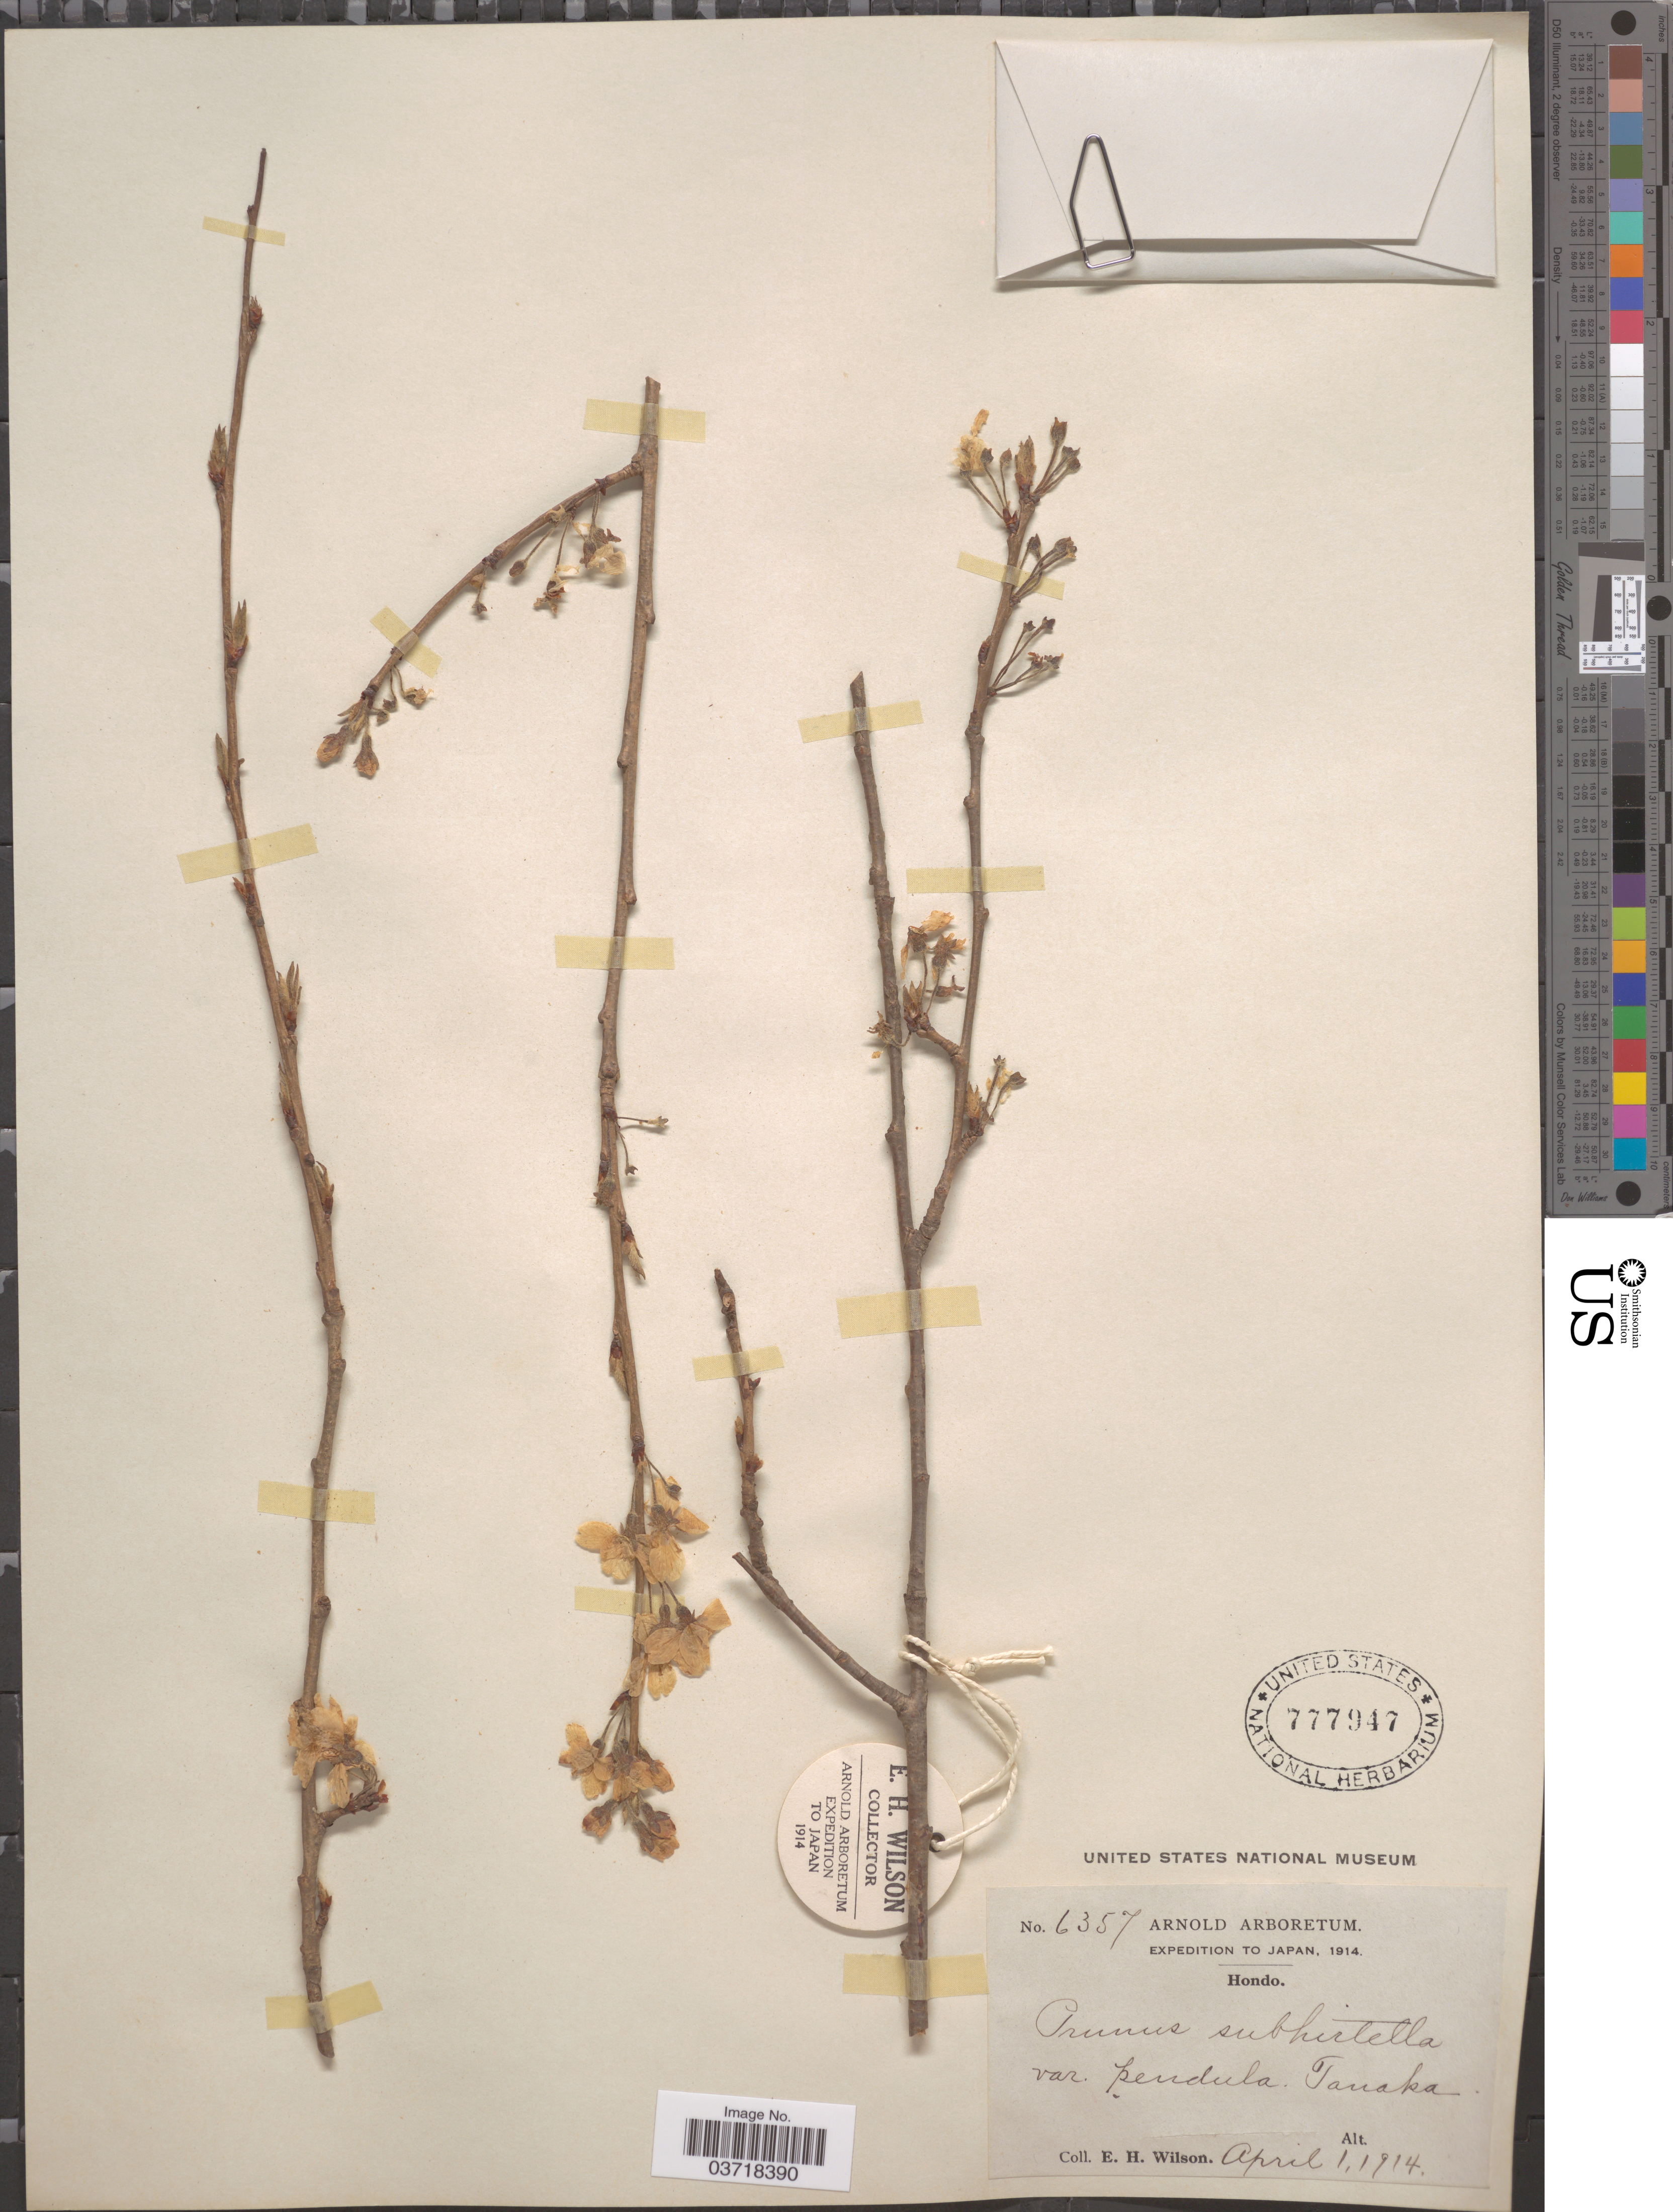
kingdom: Plantae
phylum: Tracheophyta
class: Magnoliopsida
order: Rosales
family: Rosaceae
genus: Prunus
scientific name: Prunus subhirtella var. pendula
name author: Tanaka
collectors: E. Wilson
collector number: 6357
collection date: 1914-04-01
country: Japan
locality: Hondo.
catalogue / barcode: US 777947